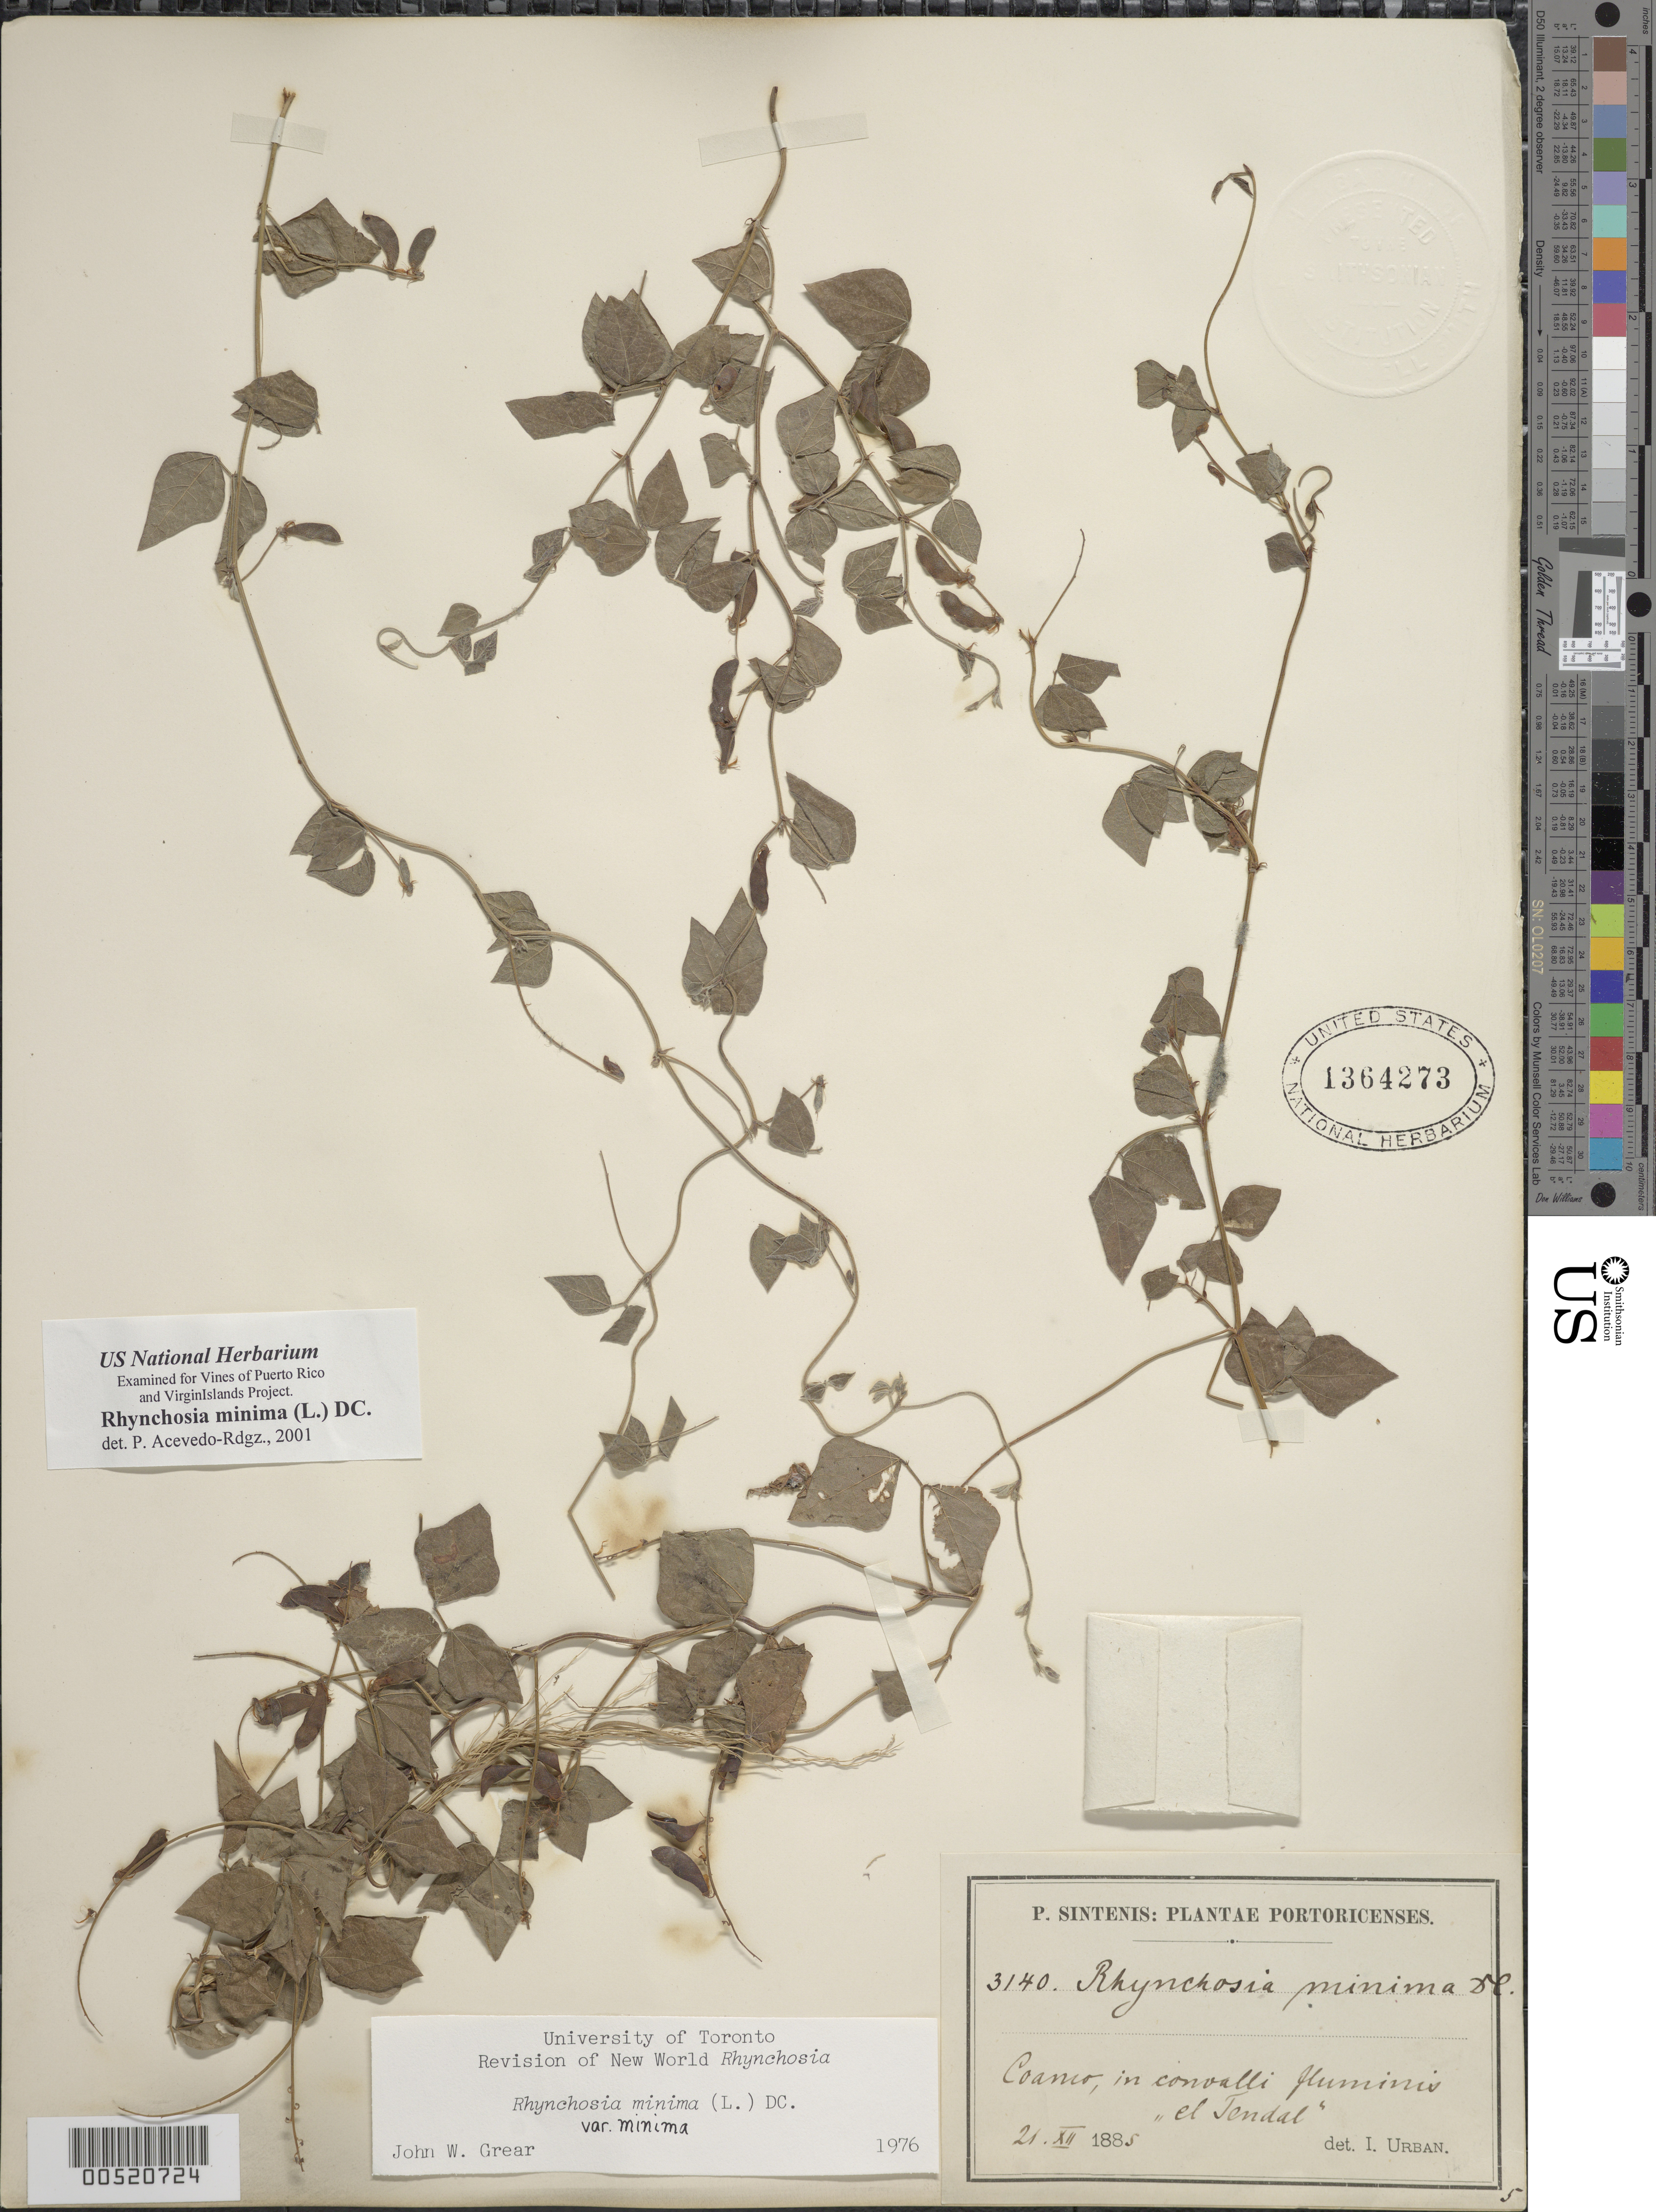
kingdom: Plantae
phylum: Tracheophyta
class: Magnoliopsida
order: Fabales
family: Fabaceae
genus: Rhynchosia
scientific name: Rhynchosia minima var. minima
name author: (L.) DC.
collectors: P. Sintenis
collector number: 3140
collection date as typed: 21 Dec 1885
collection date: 1885-12-21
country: Puerto Rico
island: Greater Antilles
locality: Coamo. In convalli fluminis "el Tondal".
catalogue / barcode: US 1364273